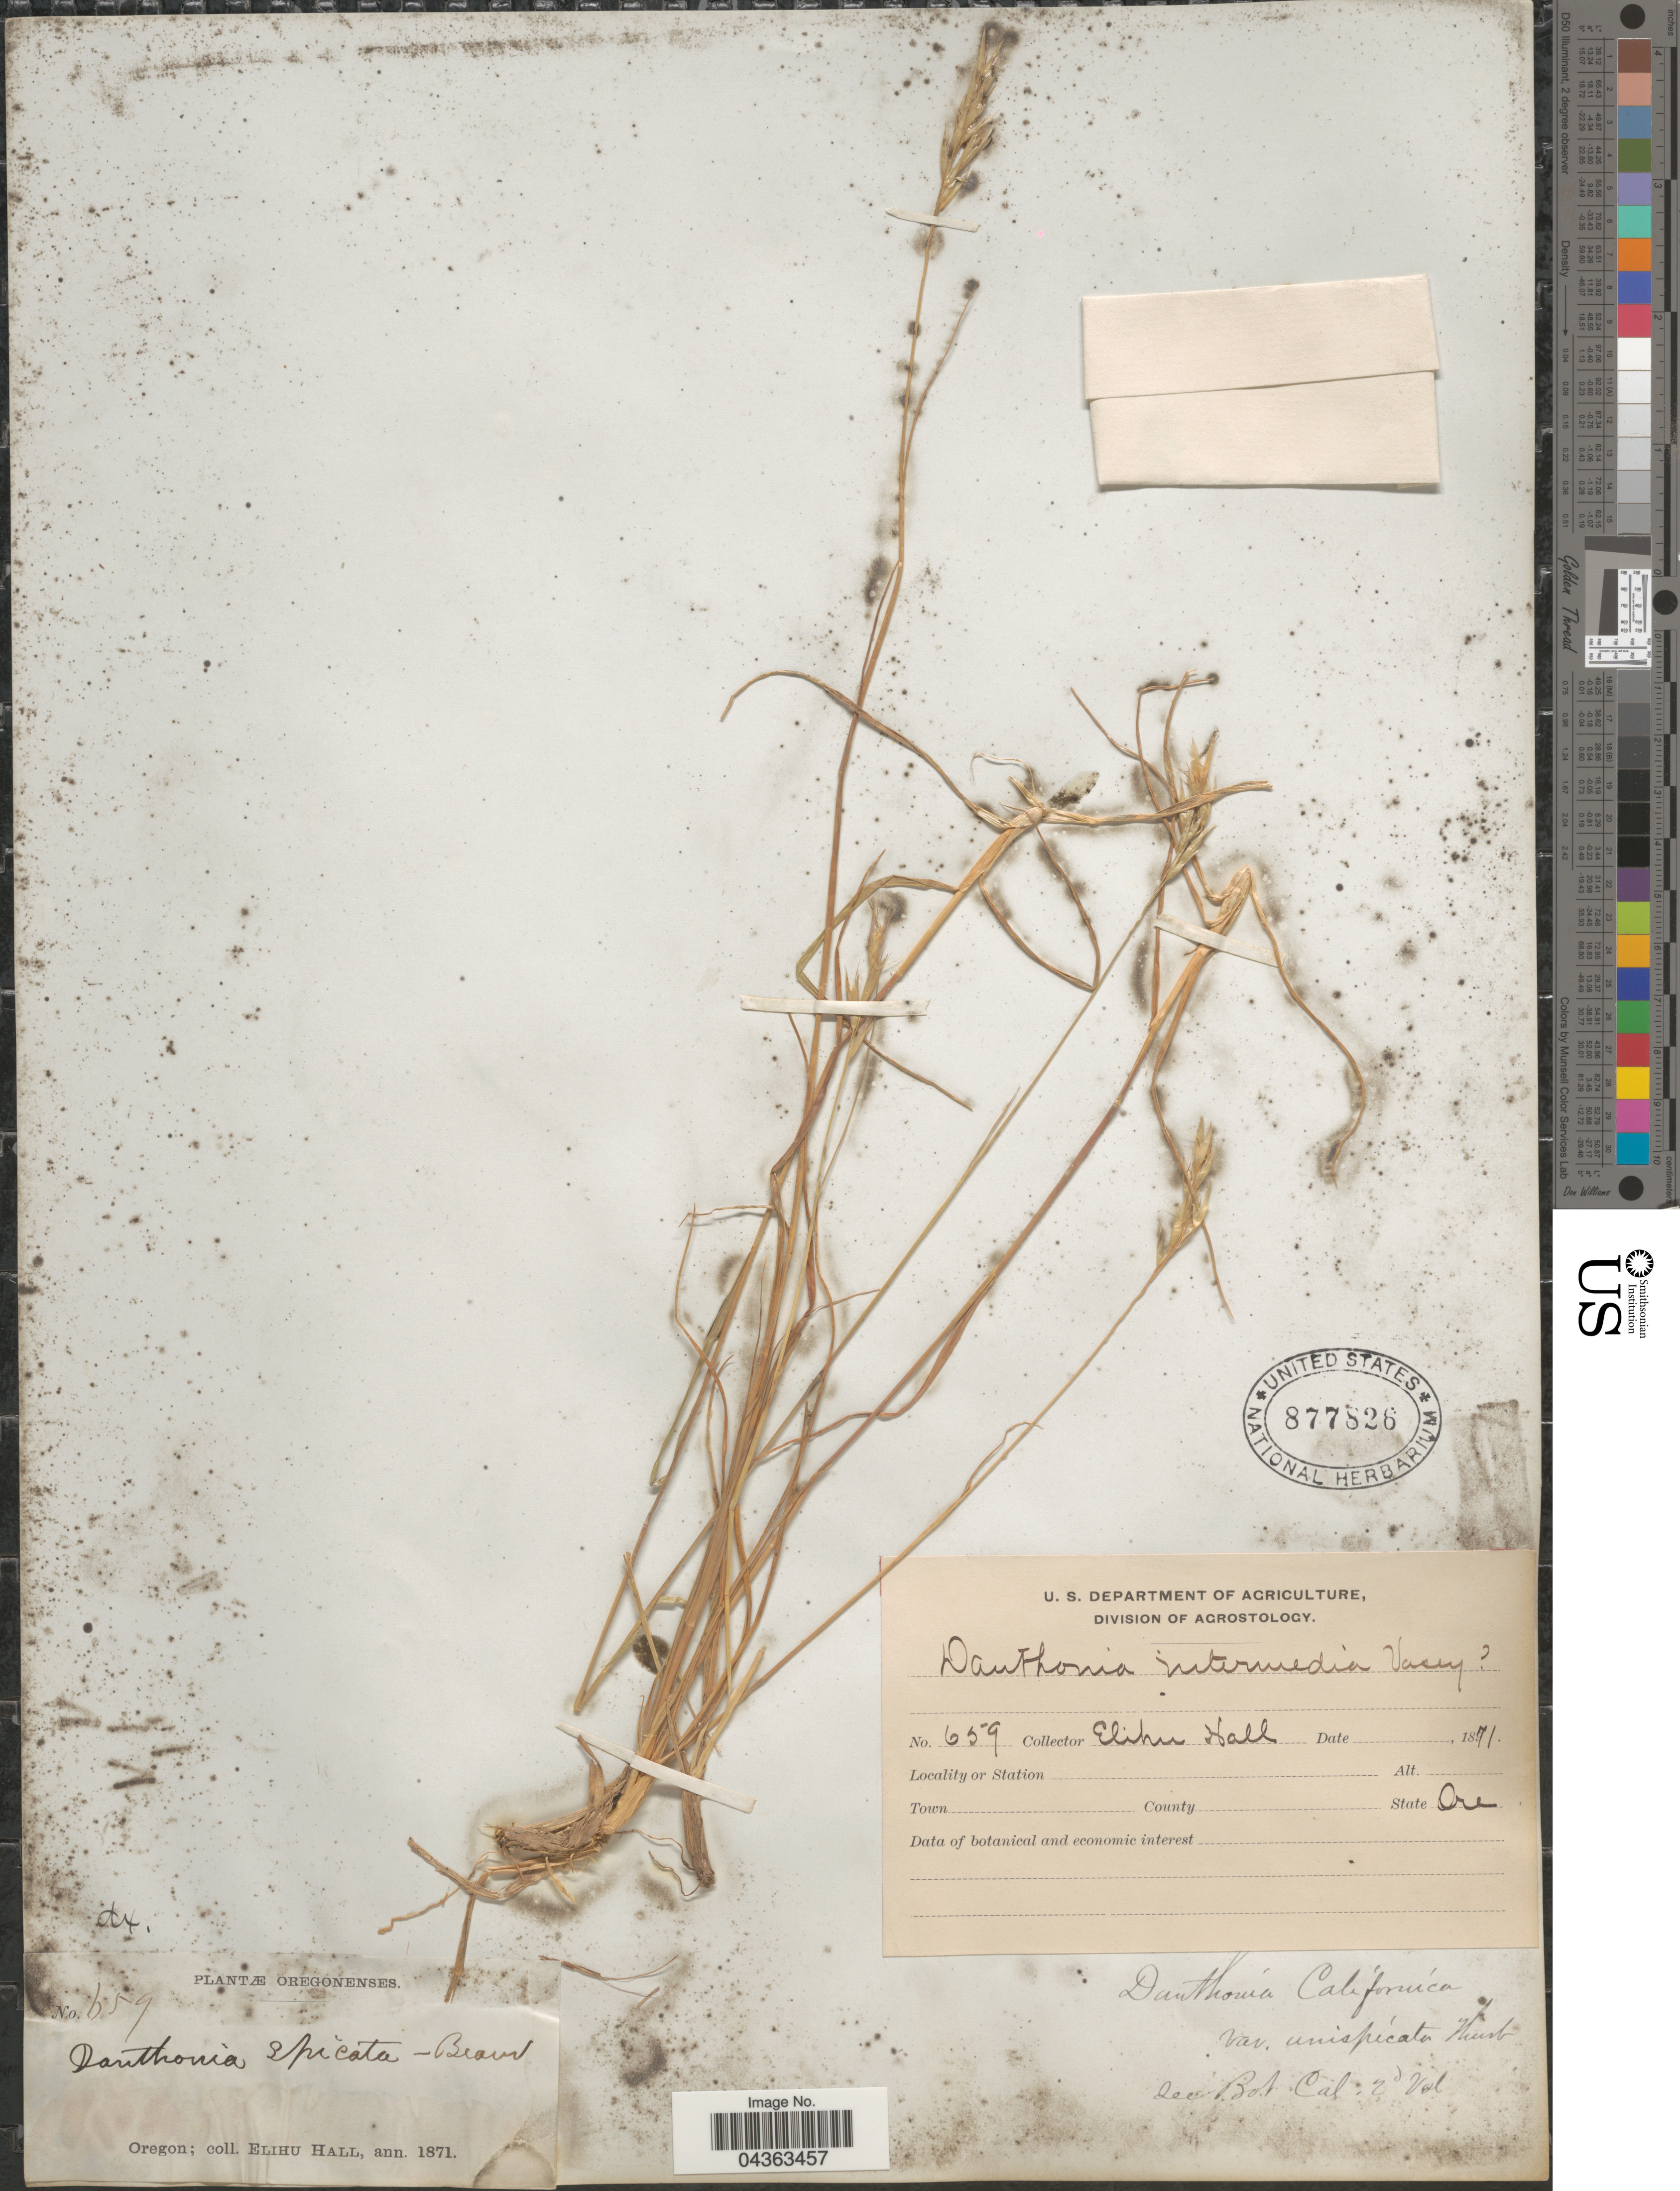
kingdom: Plantae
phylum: Tracheophyta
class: Liliopsida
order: Poales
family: Poaceae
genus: Danthonia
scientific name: Danthonia intermedia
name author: Vasey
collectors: E. Hall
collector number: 659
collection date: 1871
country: United States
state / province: Oregon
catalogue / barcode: US 877826